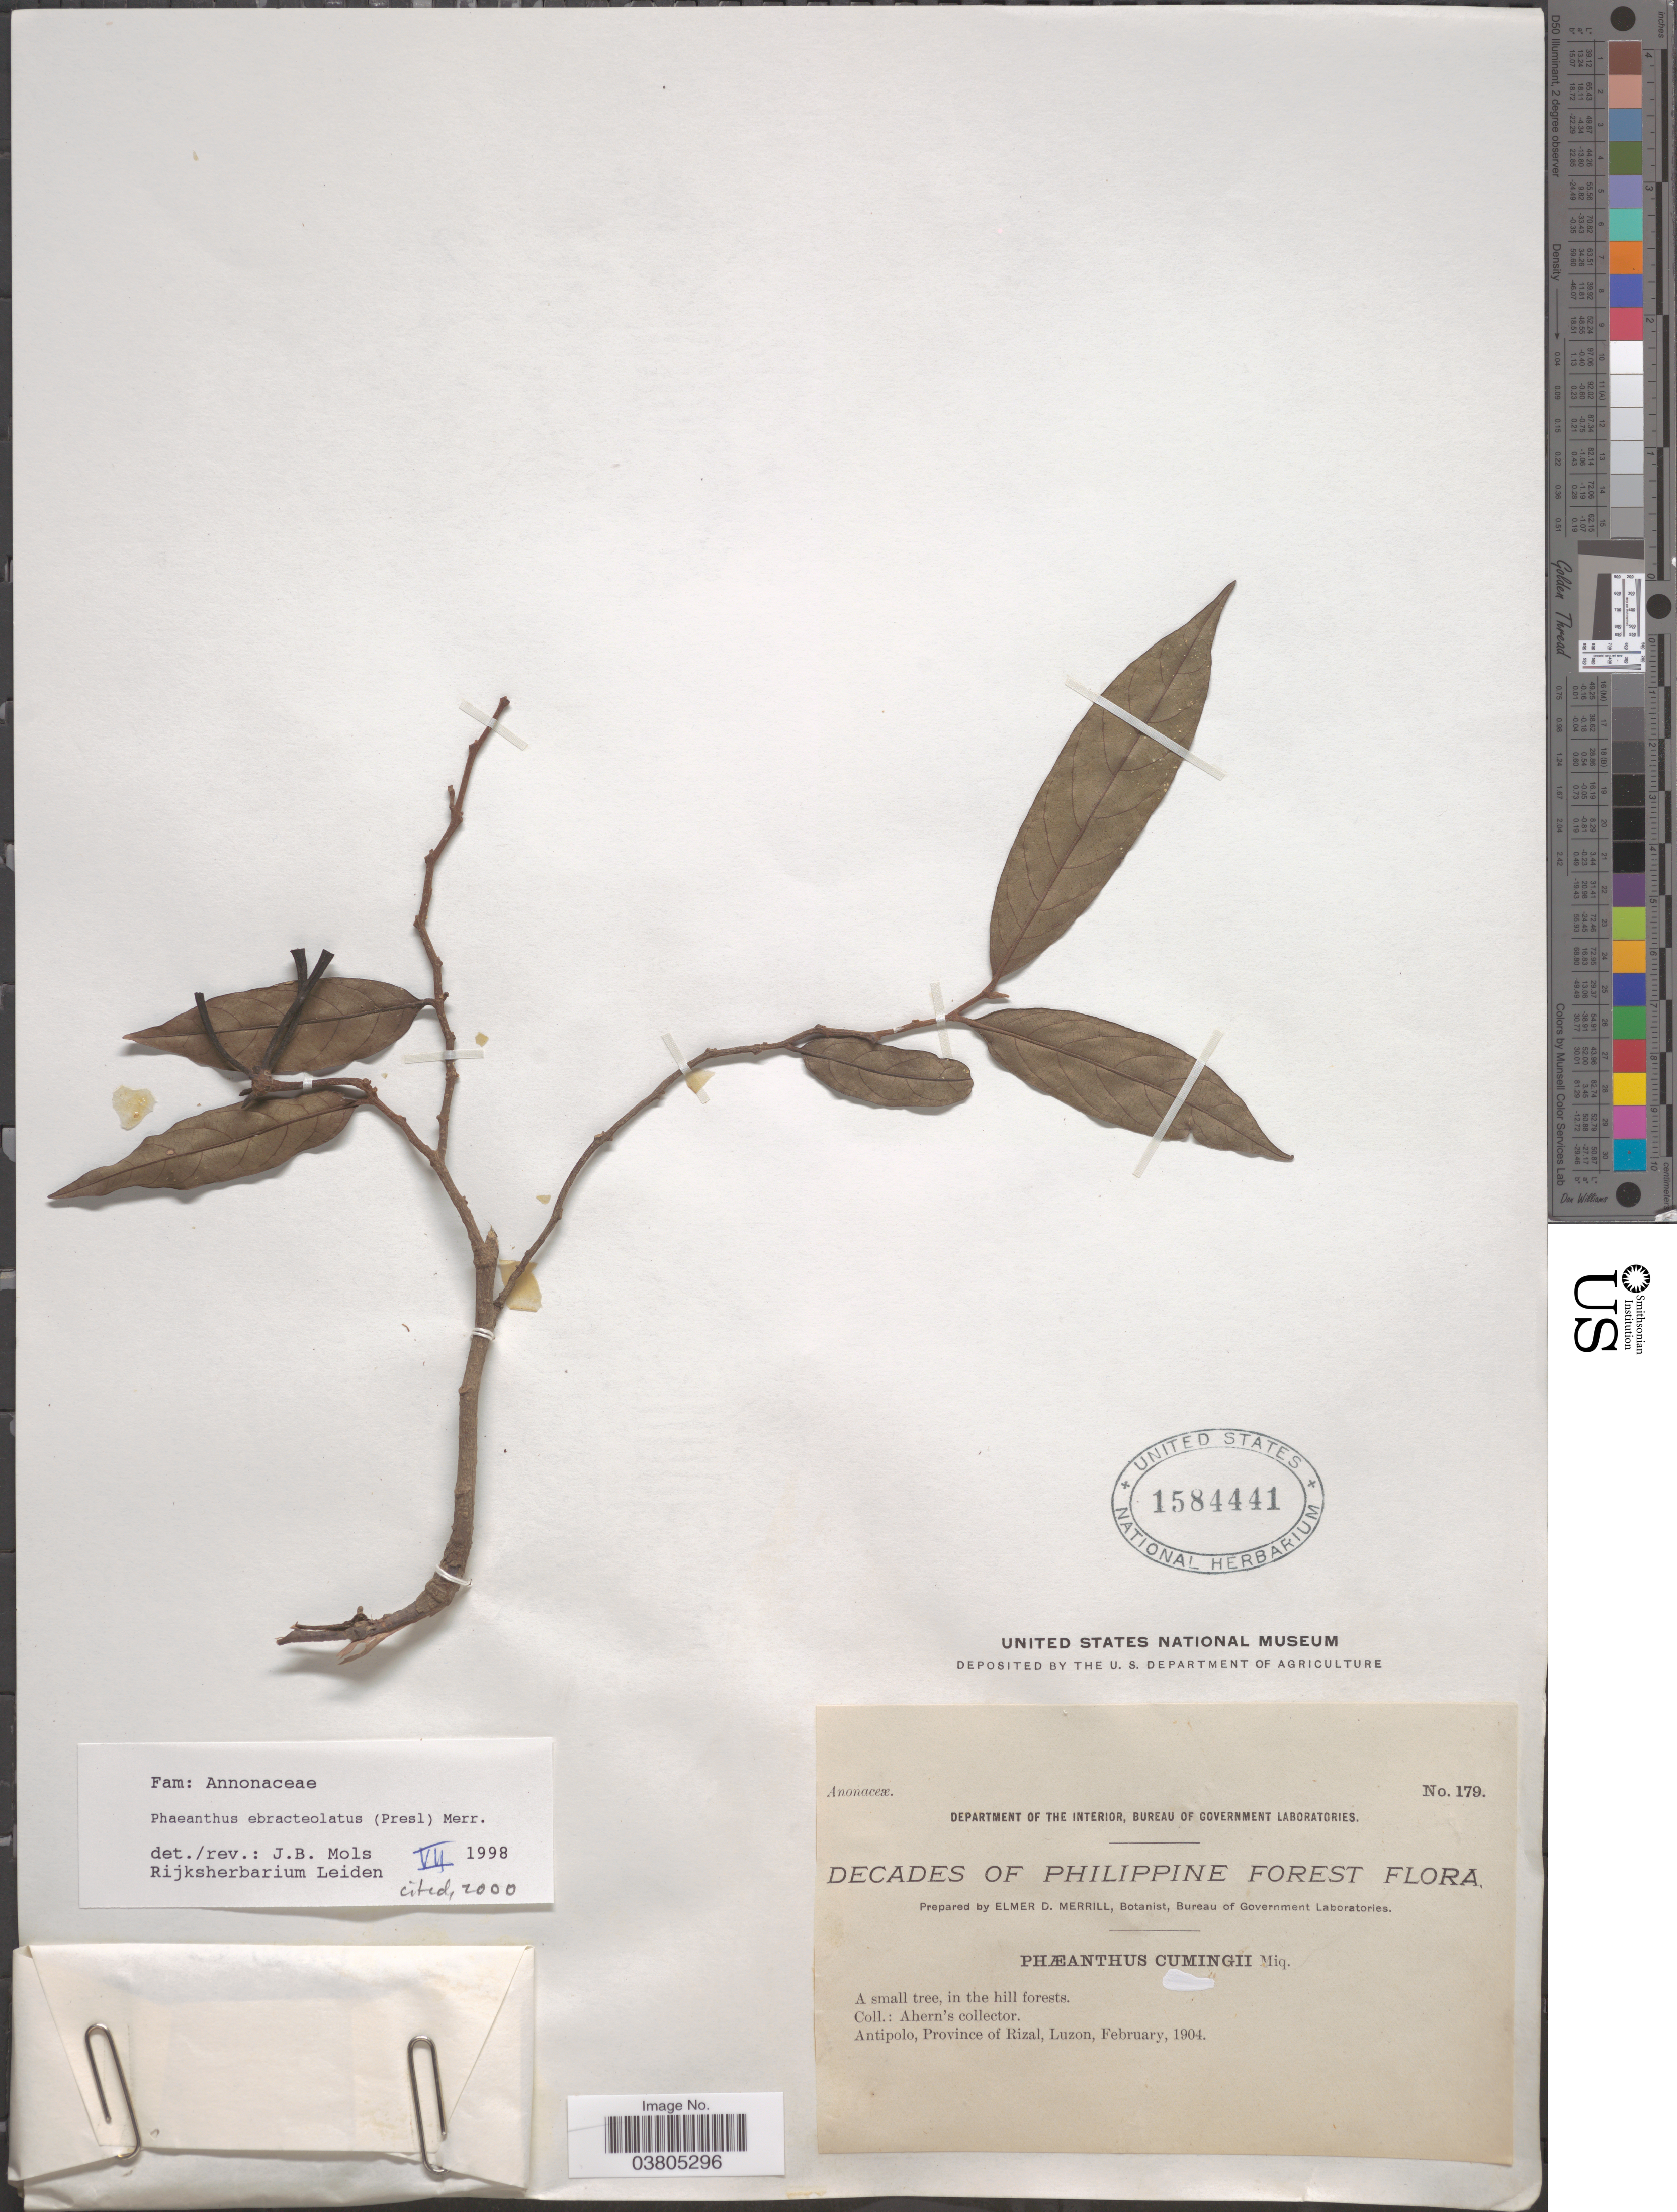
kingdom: Plantae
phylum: Tracheophyta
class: Magnoliopsida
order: Magnoliales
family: Annonaceae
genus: Phaeanthus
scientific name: Phaeanthus ebracteolatus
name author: (C. Presl) Merr.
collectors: Ahern's collector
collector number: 179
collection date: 1904-02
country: Philippines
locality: Antipolo, Province of Rizal, Luzon.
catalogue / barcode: US 1584441